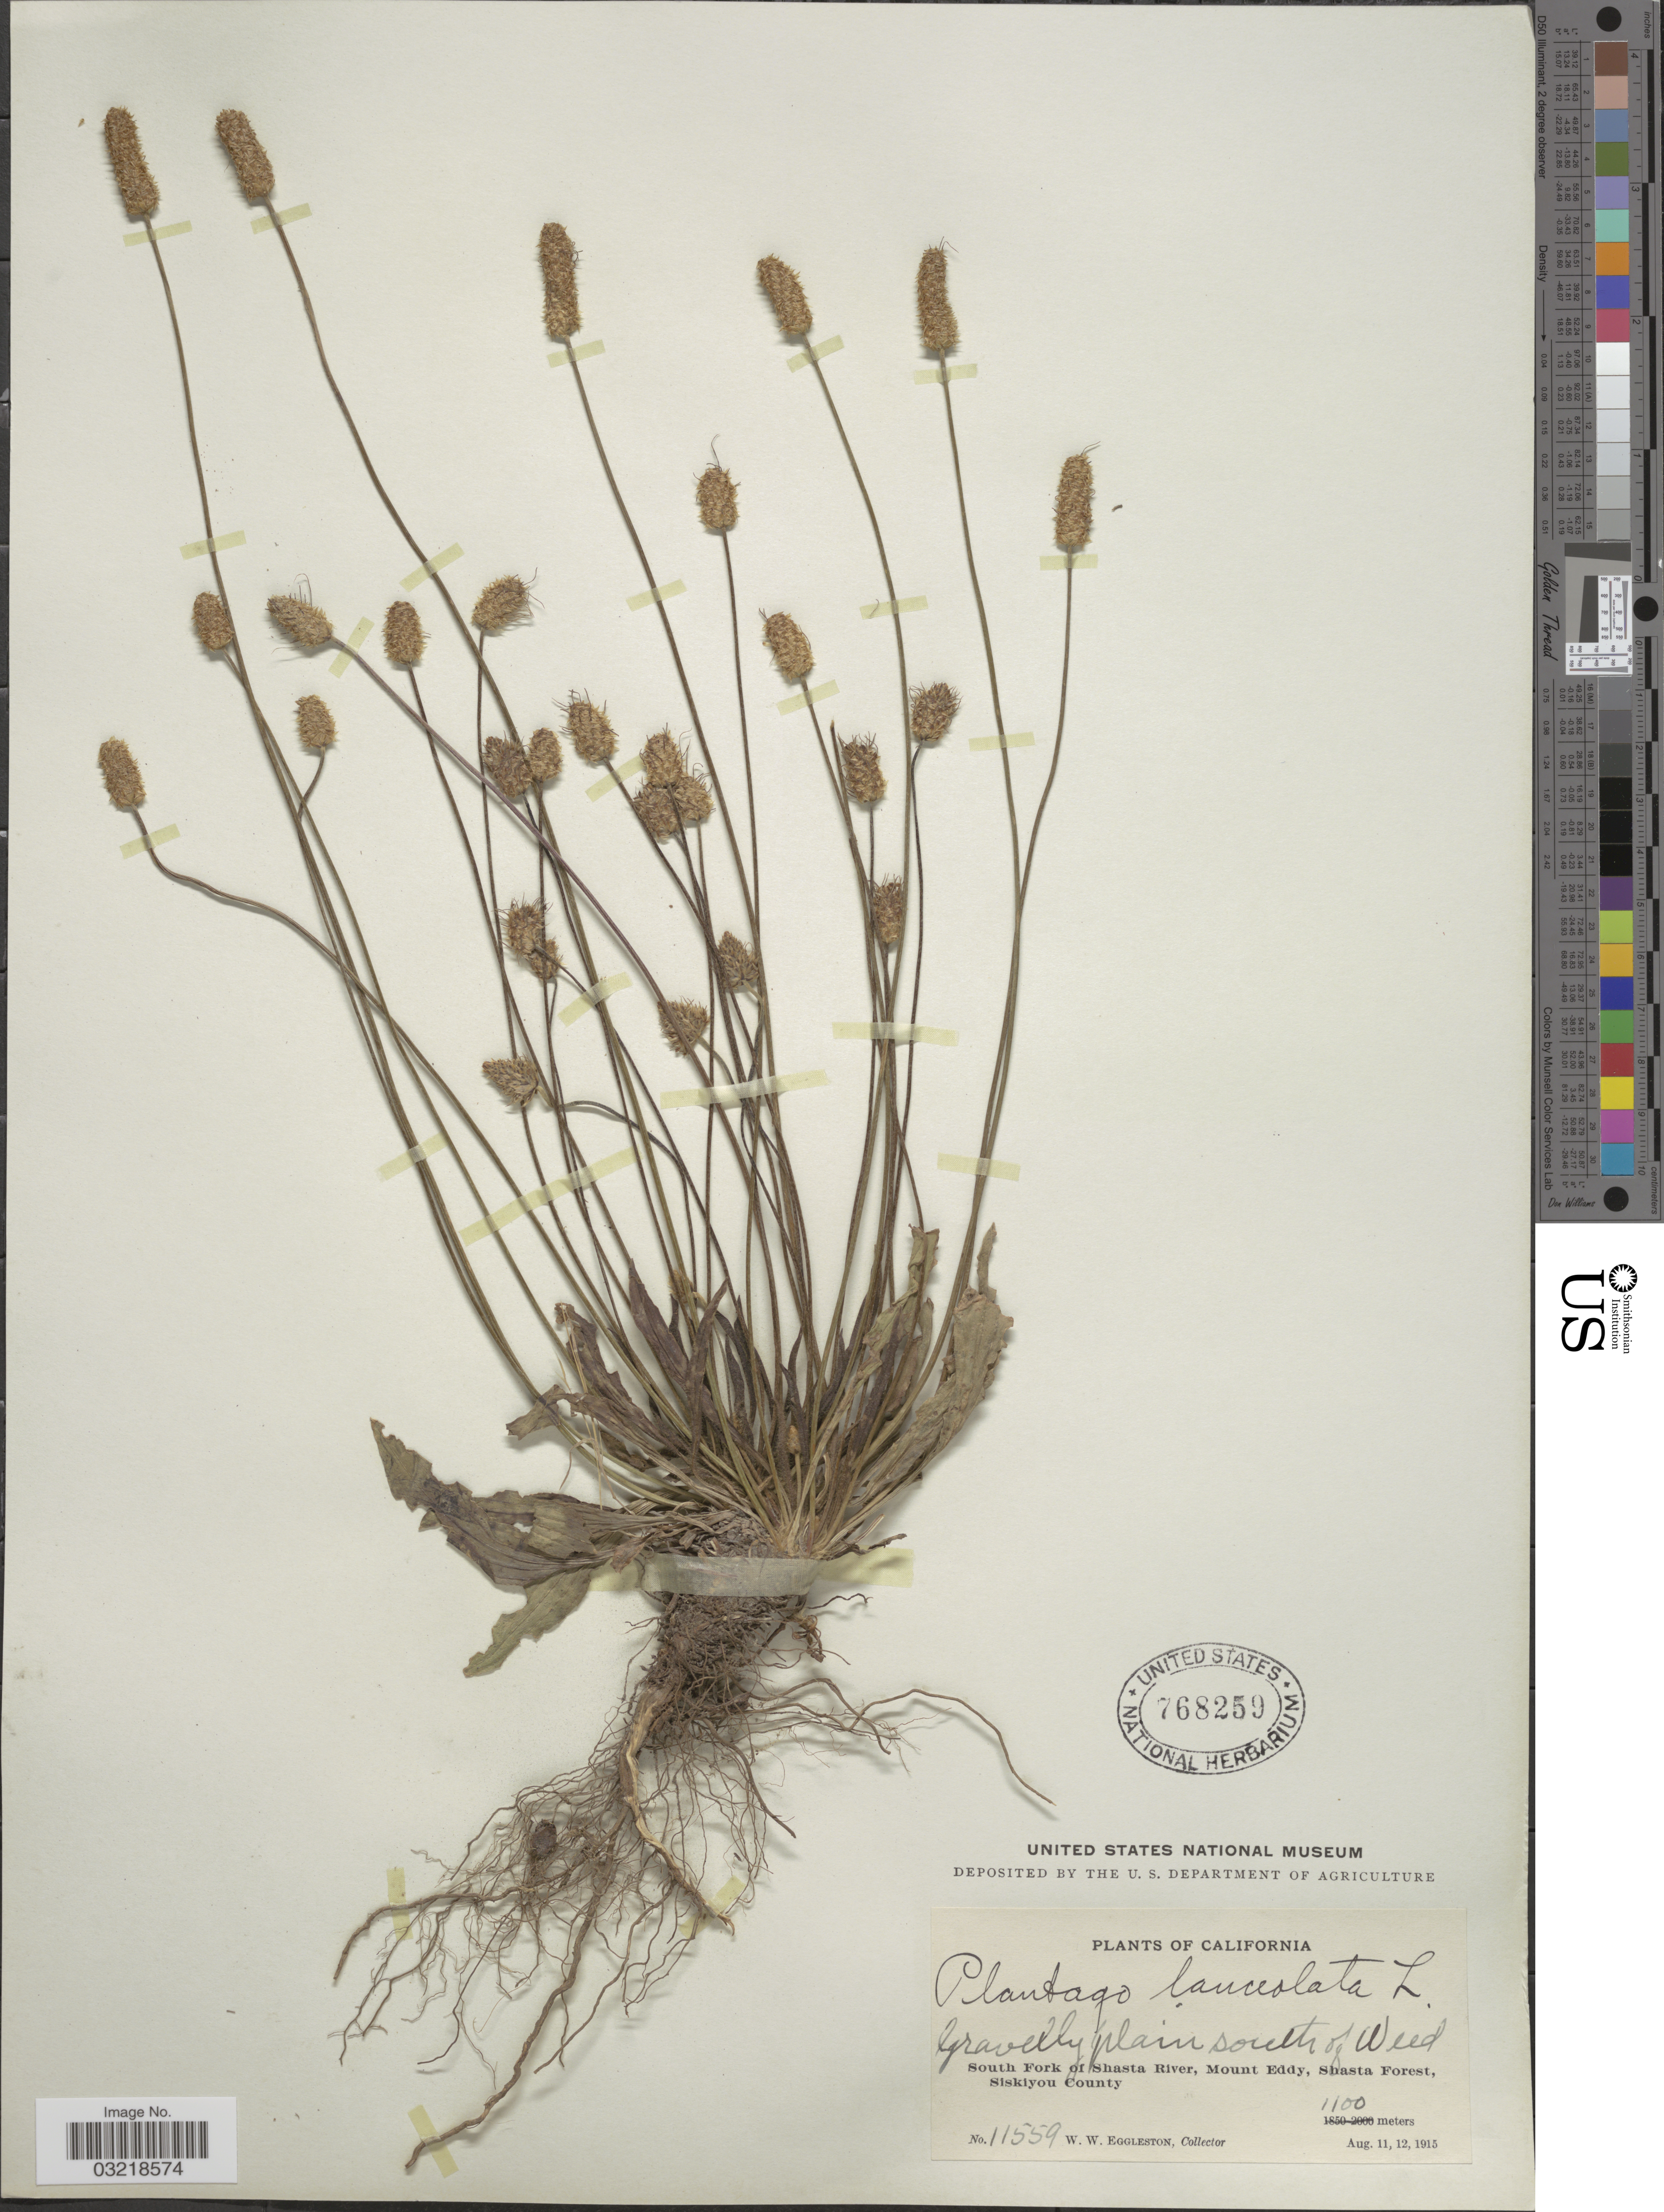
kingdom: Plantae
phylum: Tracheophyta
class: Magnoliopsida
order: Lamiales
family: Plantaginaceae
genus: Plantago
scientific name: Plantago lanceolata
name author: L.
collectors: W. W. Eggleston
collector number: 11559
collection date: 1915-08-11/1915-08-12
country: United States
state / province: California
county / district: Siskiyou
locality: Gravelly plain south of Weed. South Fork of Shasta River, Mount Eddy, Shasta Forest, Siskiyou County.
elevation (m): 1100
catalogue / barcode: US 768259